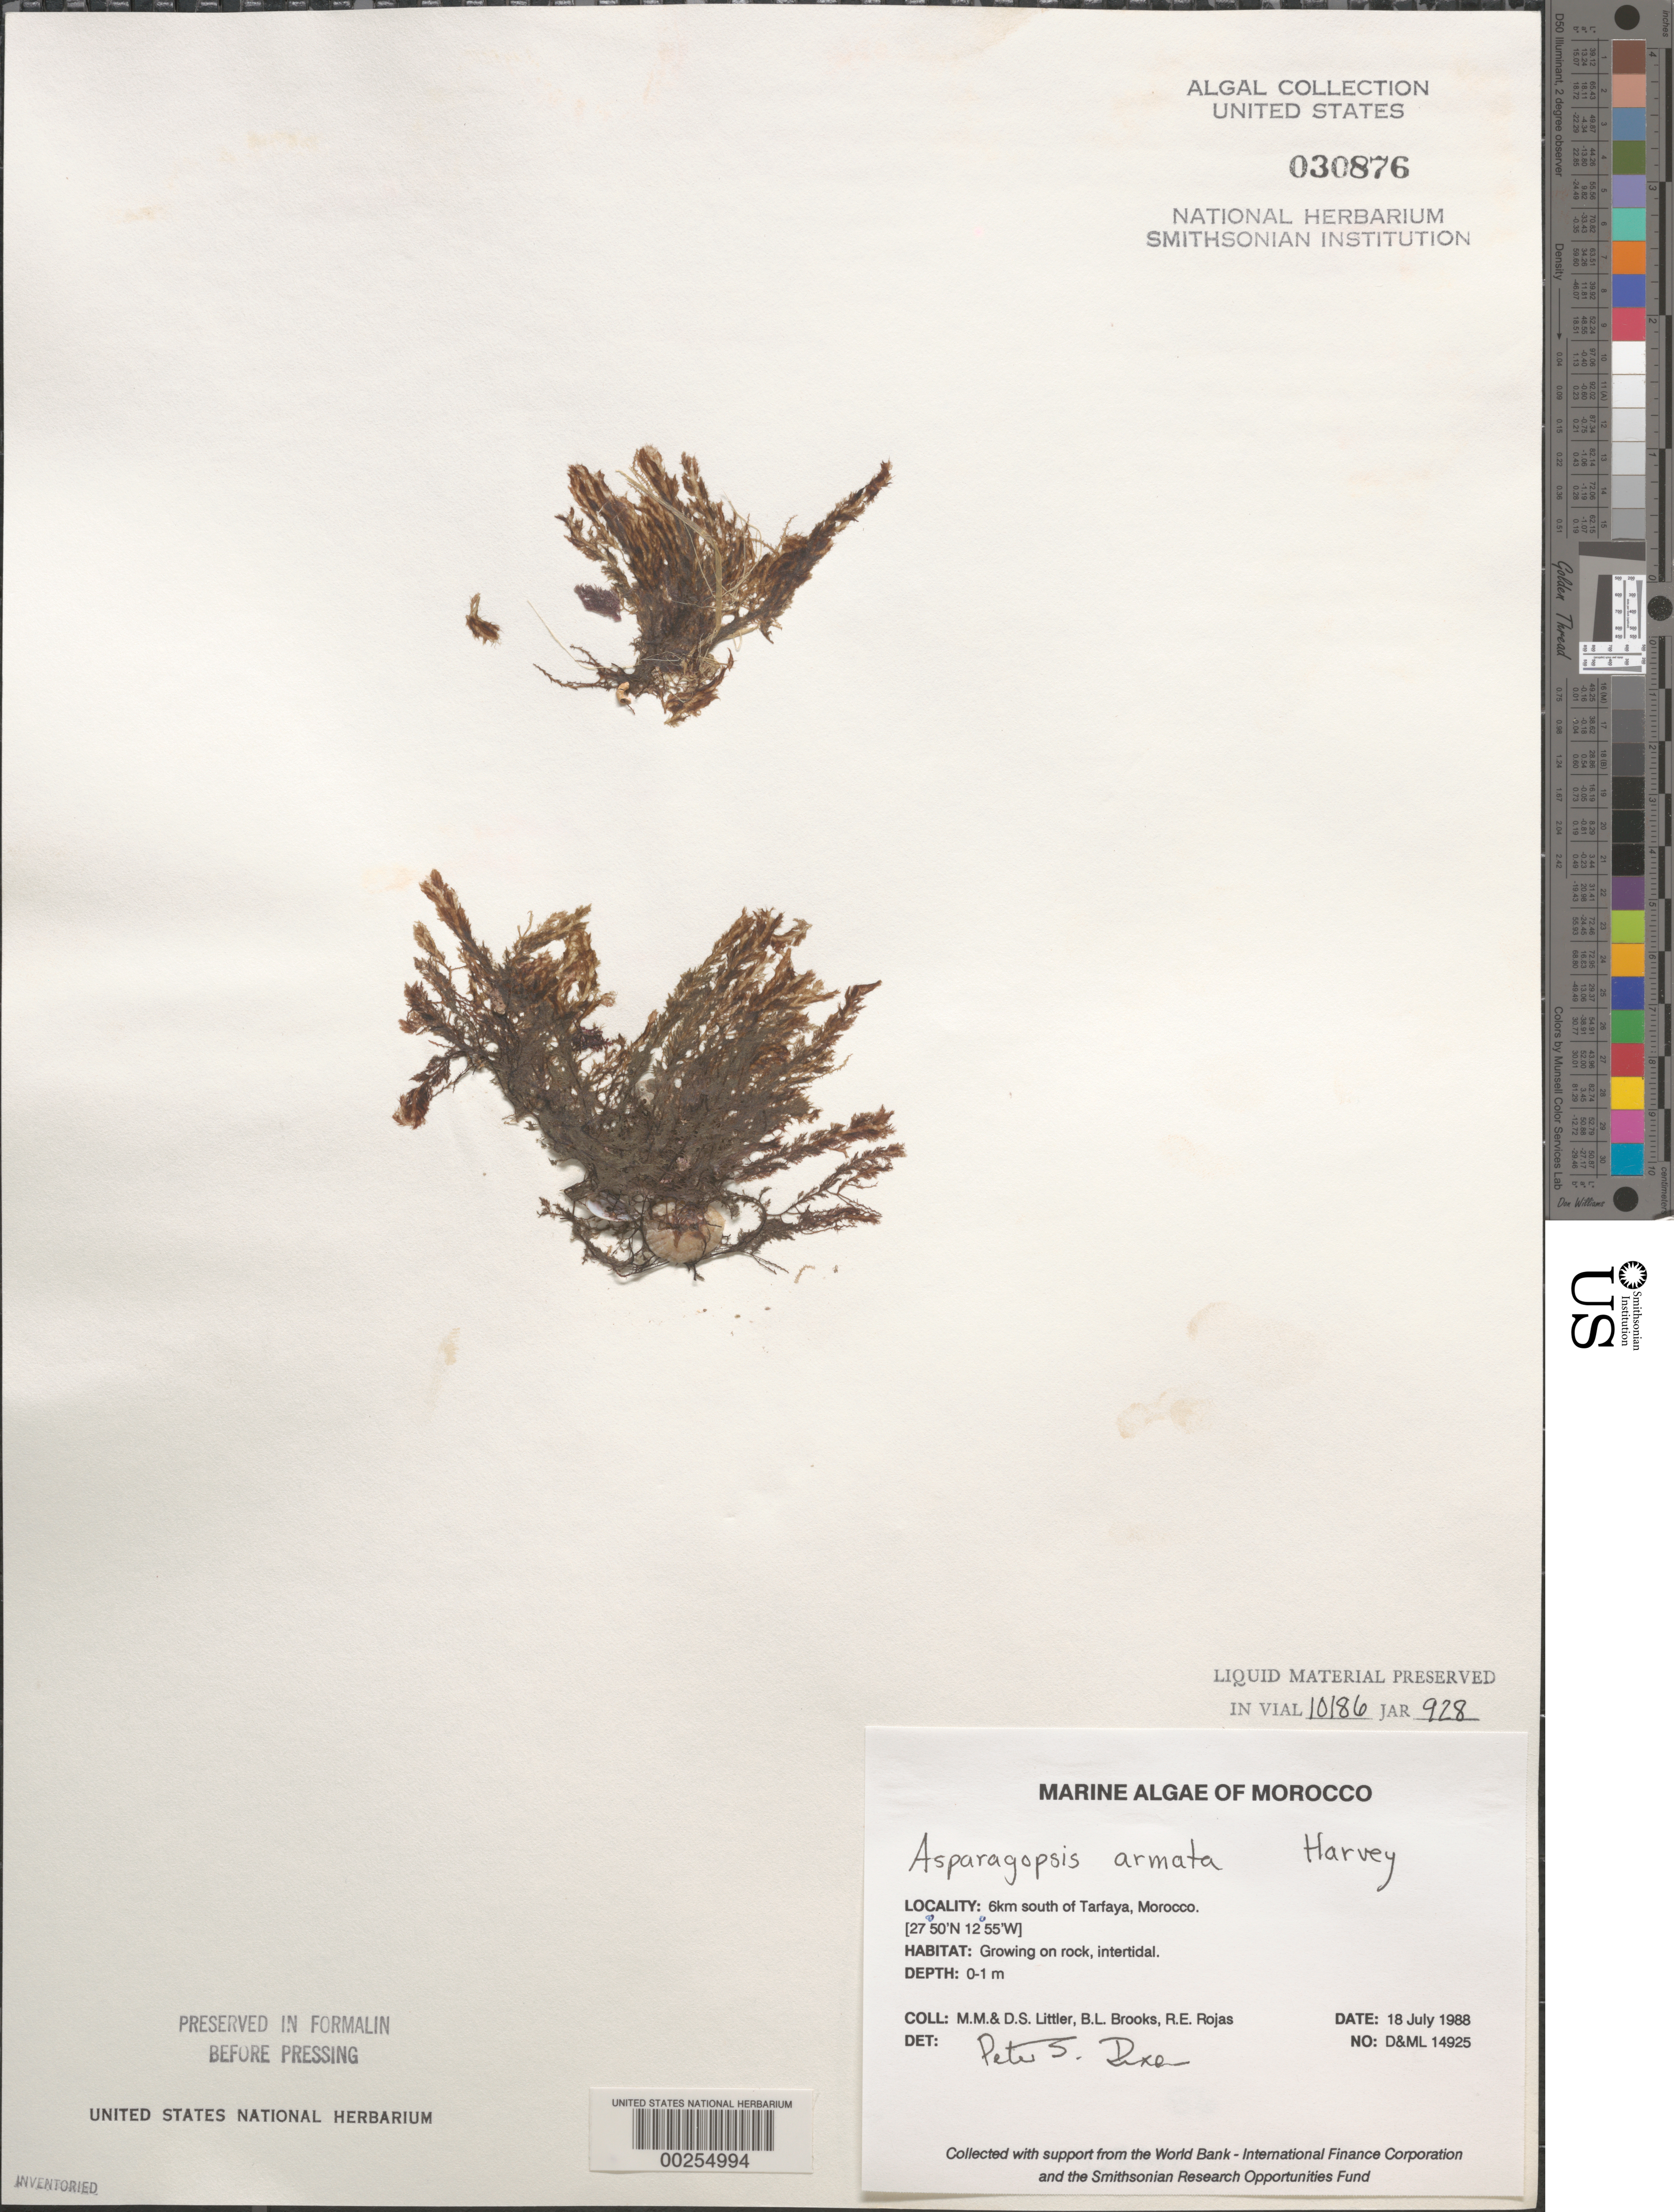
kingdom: Plantae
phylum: Rhodophyta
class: Florideophyceae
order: Bonnemaisoniales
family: Bonnemaisoniaceae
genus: Asparagopsis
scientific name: Asparagopsis armata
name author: Harv.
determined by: Dixon, P. S.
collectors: M. M. Littler, D. S. Littler, B. Brooks & R. Rojas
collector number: D&ML 14925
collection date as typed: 18 Jul 1988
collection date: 1988-07-18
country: Morocco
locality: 6 km south of Tarfaya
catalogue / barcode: US 30876